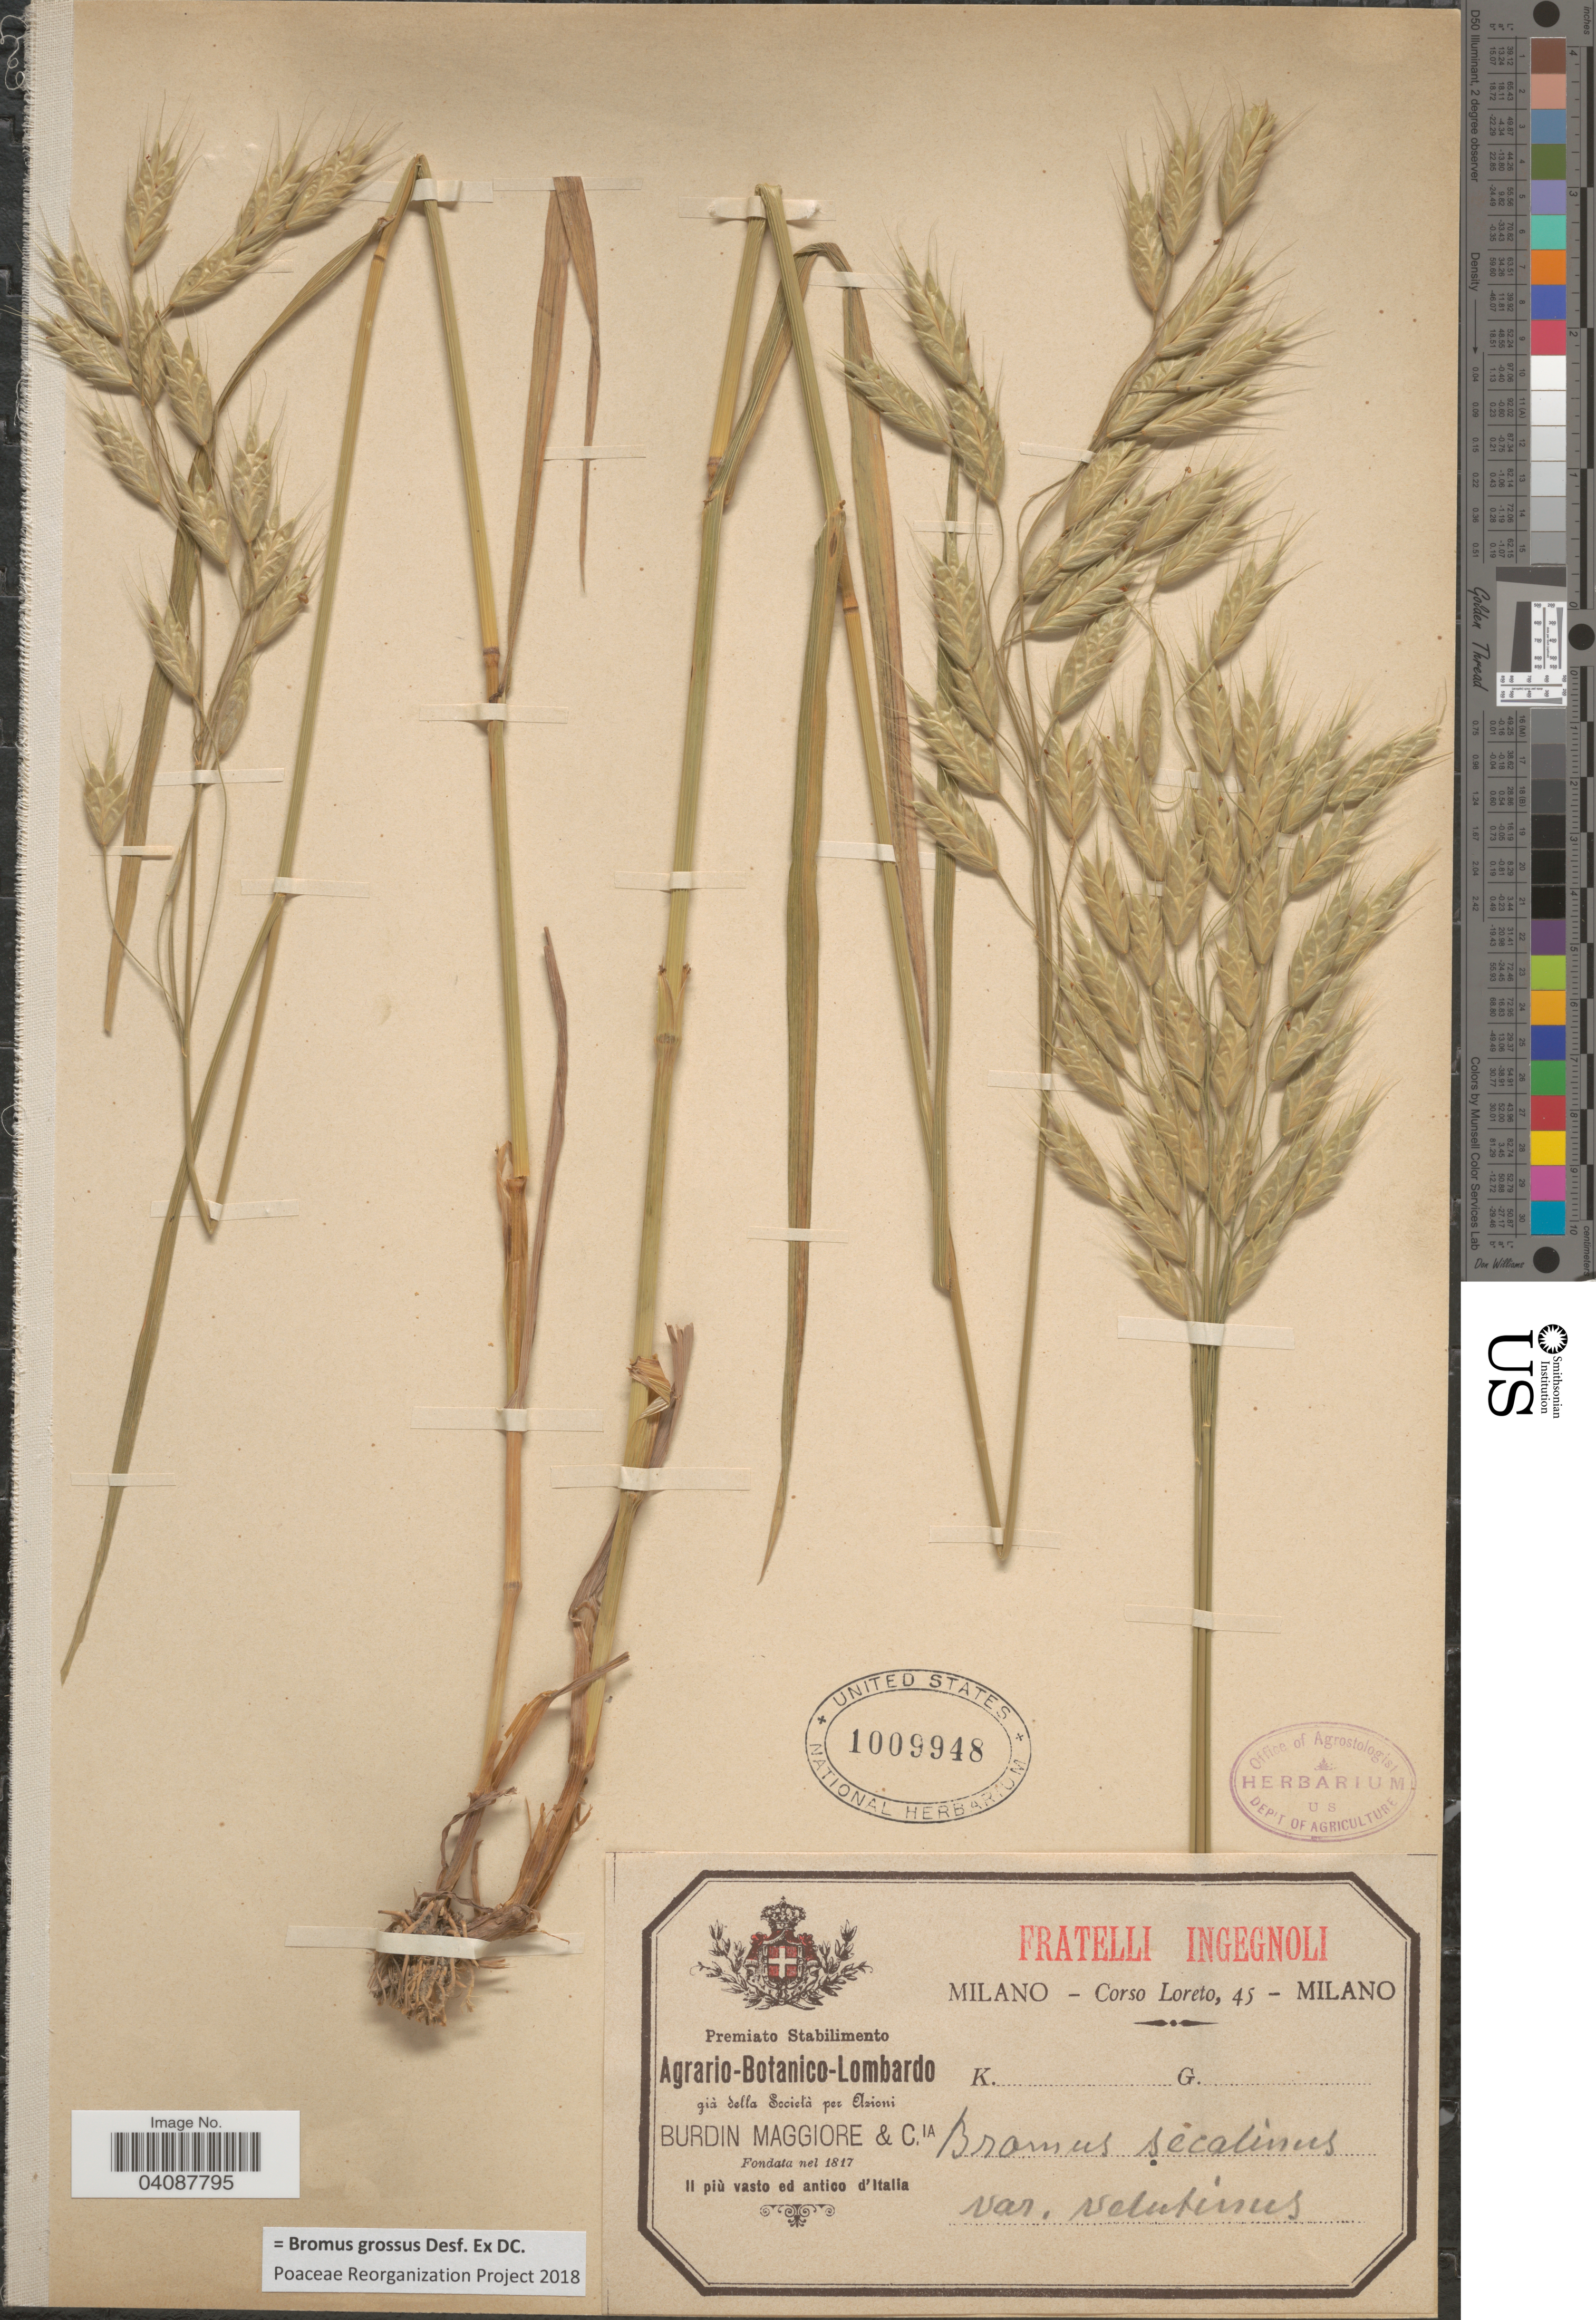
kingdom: Plantae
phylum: Tracheophyta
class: Liliopsida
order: Poales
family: Poaceae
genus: Bromus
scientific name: Bromus grossus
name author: Desf. ex DC.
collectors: Loreto, C.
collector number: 45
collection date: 1817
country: Italy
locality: Il più vasto ed antico d'Italia.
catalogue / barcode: US 1009948